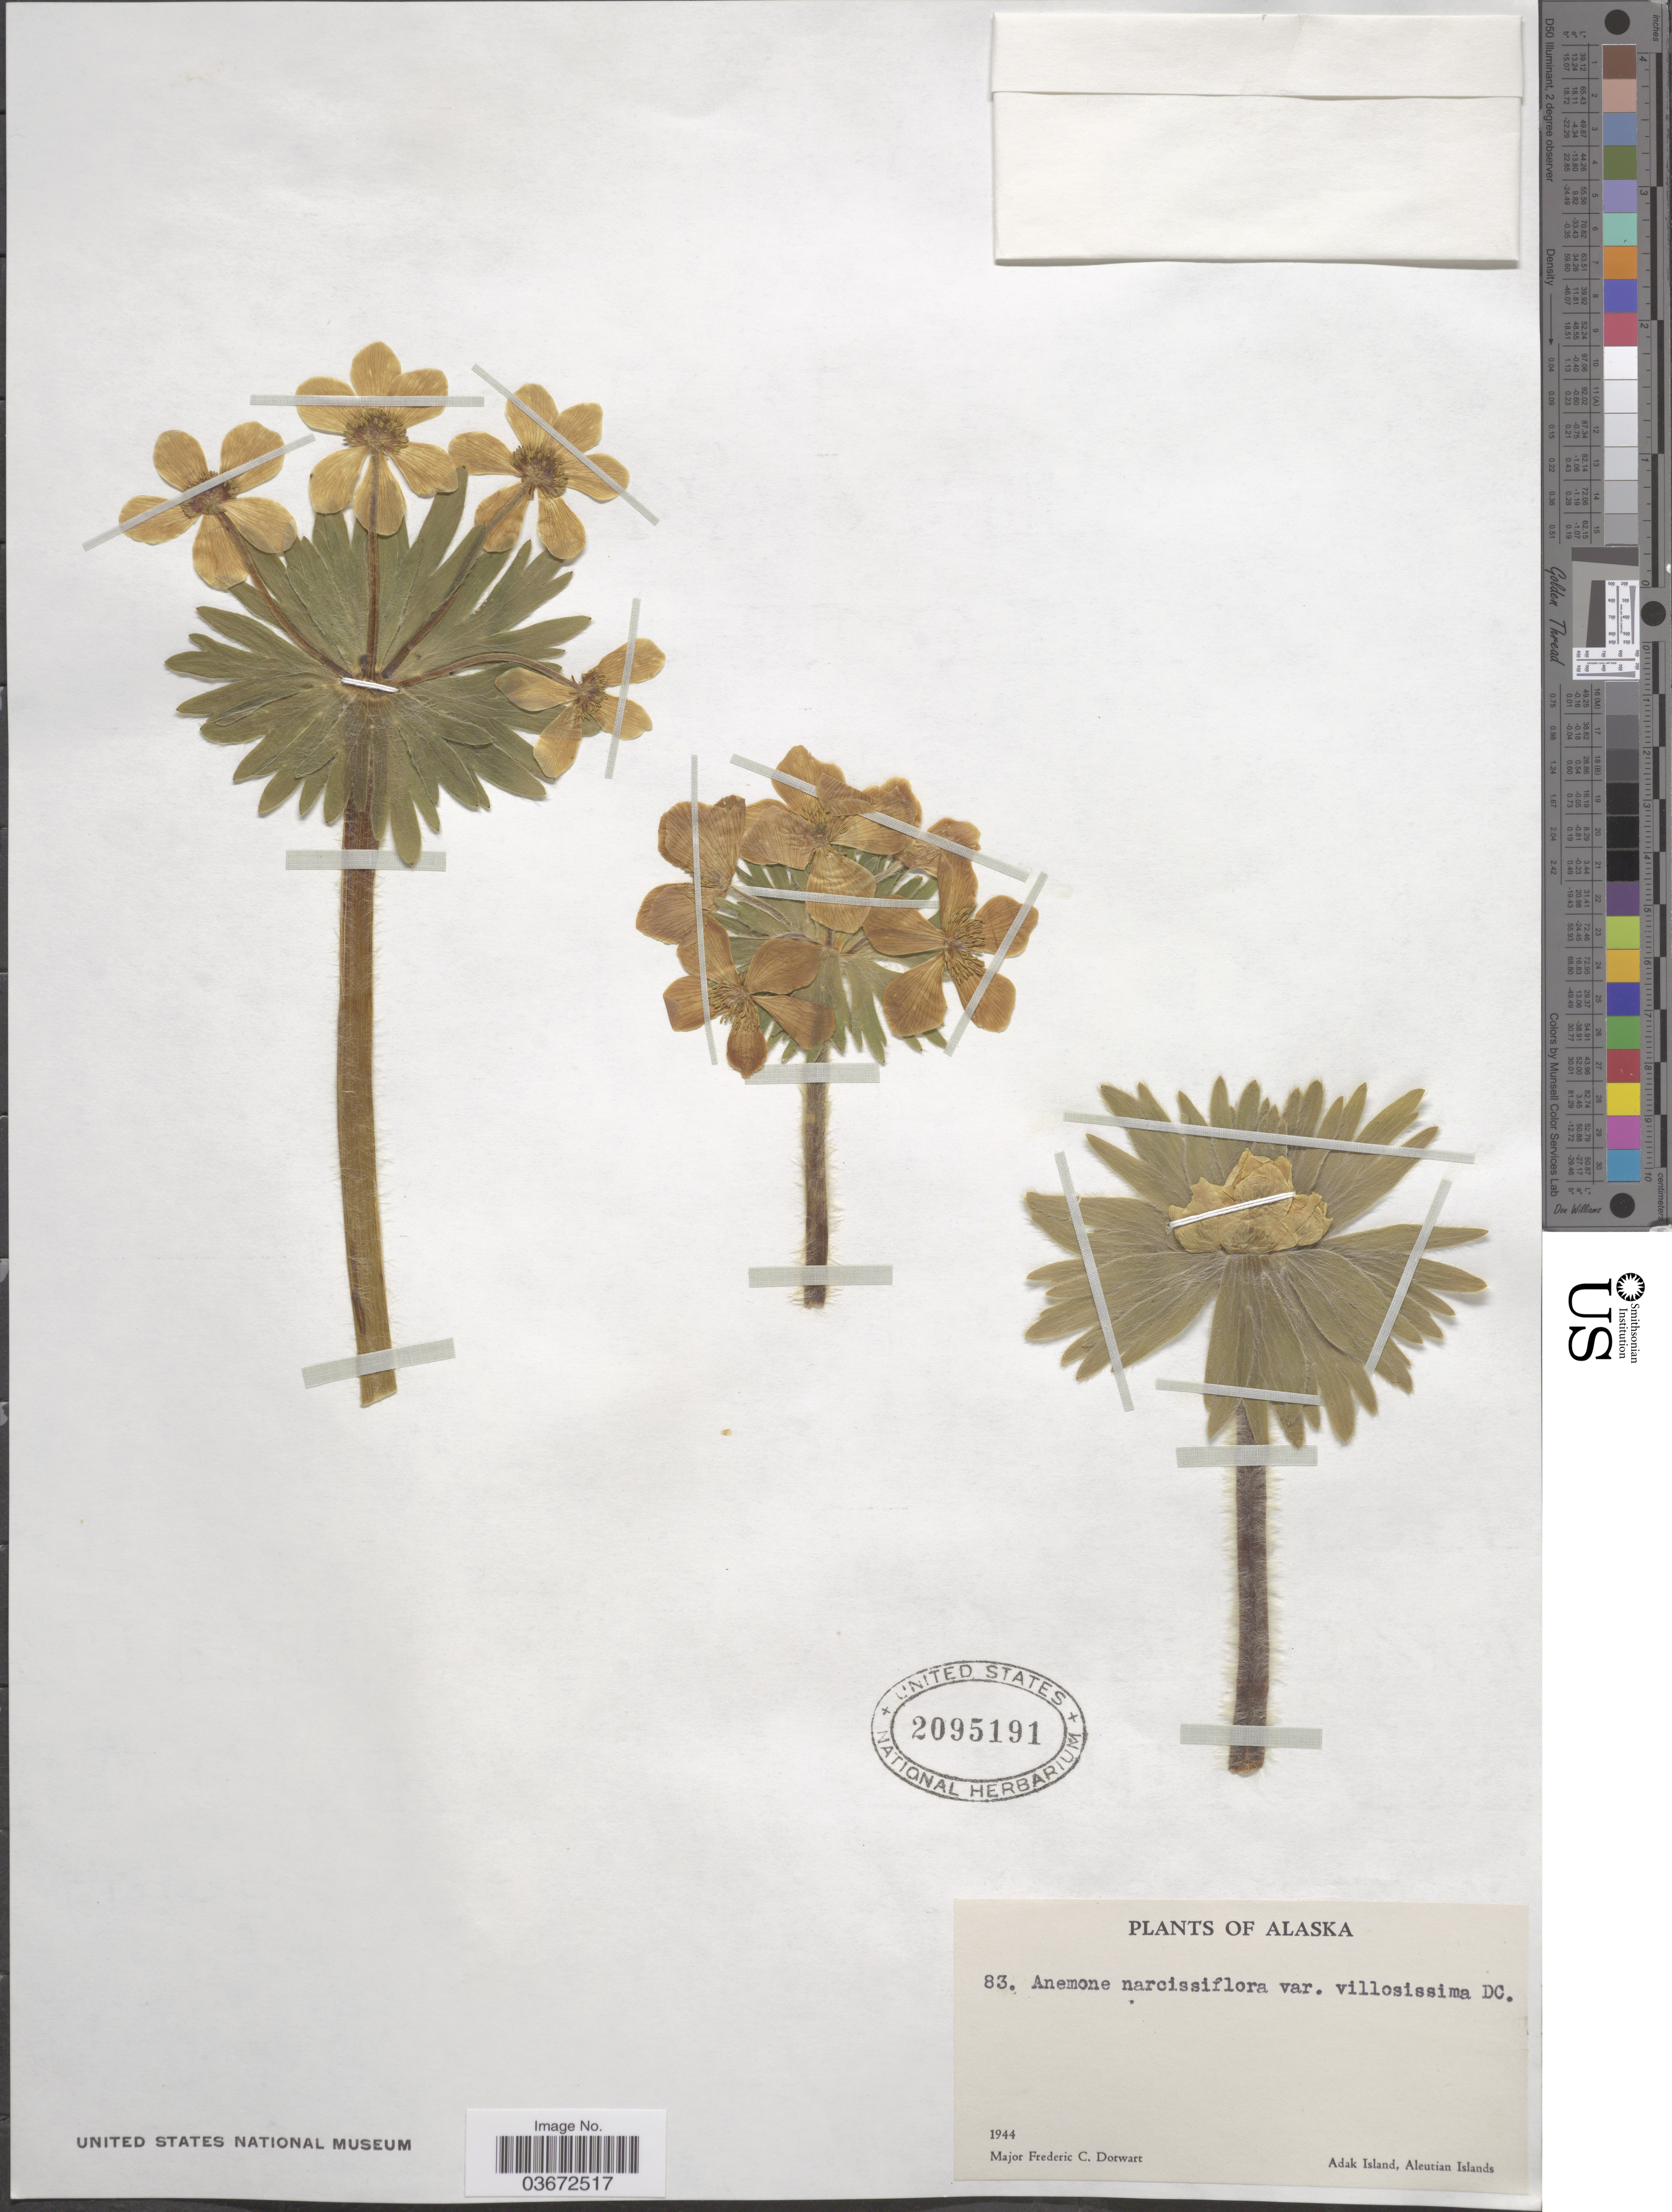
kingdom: Plantae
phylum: Tracheophyta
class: Magnoliopsida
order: Ranunculales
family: Ranunculaceae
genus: Anemone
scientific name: Anemone narcissiflora var. villosissima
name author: DC.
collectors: F. Dorwart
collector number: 83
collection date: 1944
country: United States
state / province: Alaska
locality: Adak Island, Aleutian Islands.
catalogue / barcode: US 2095191